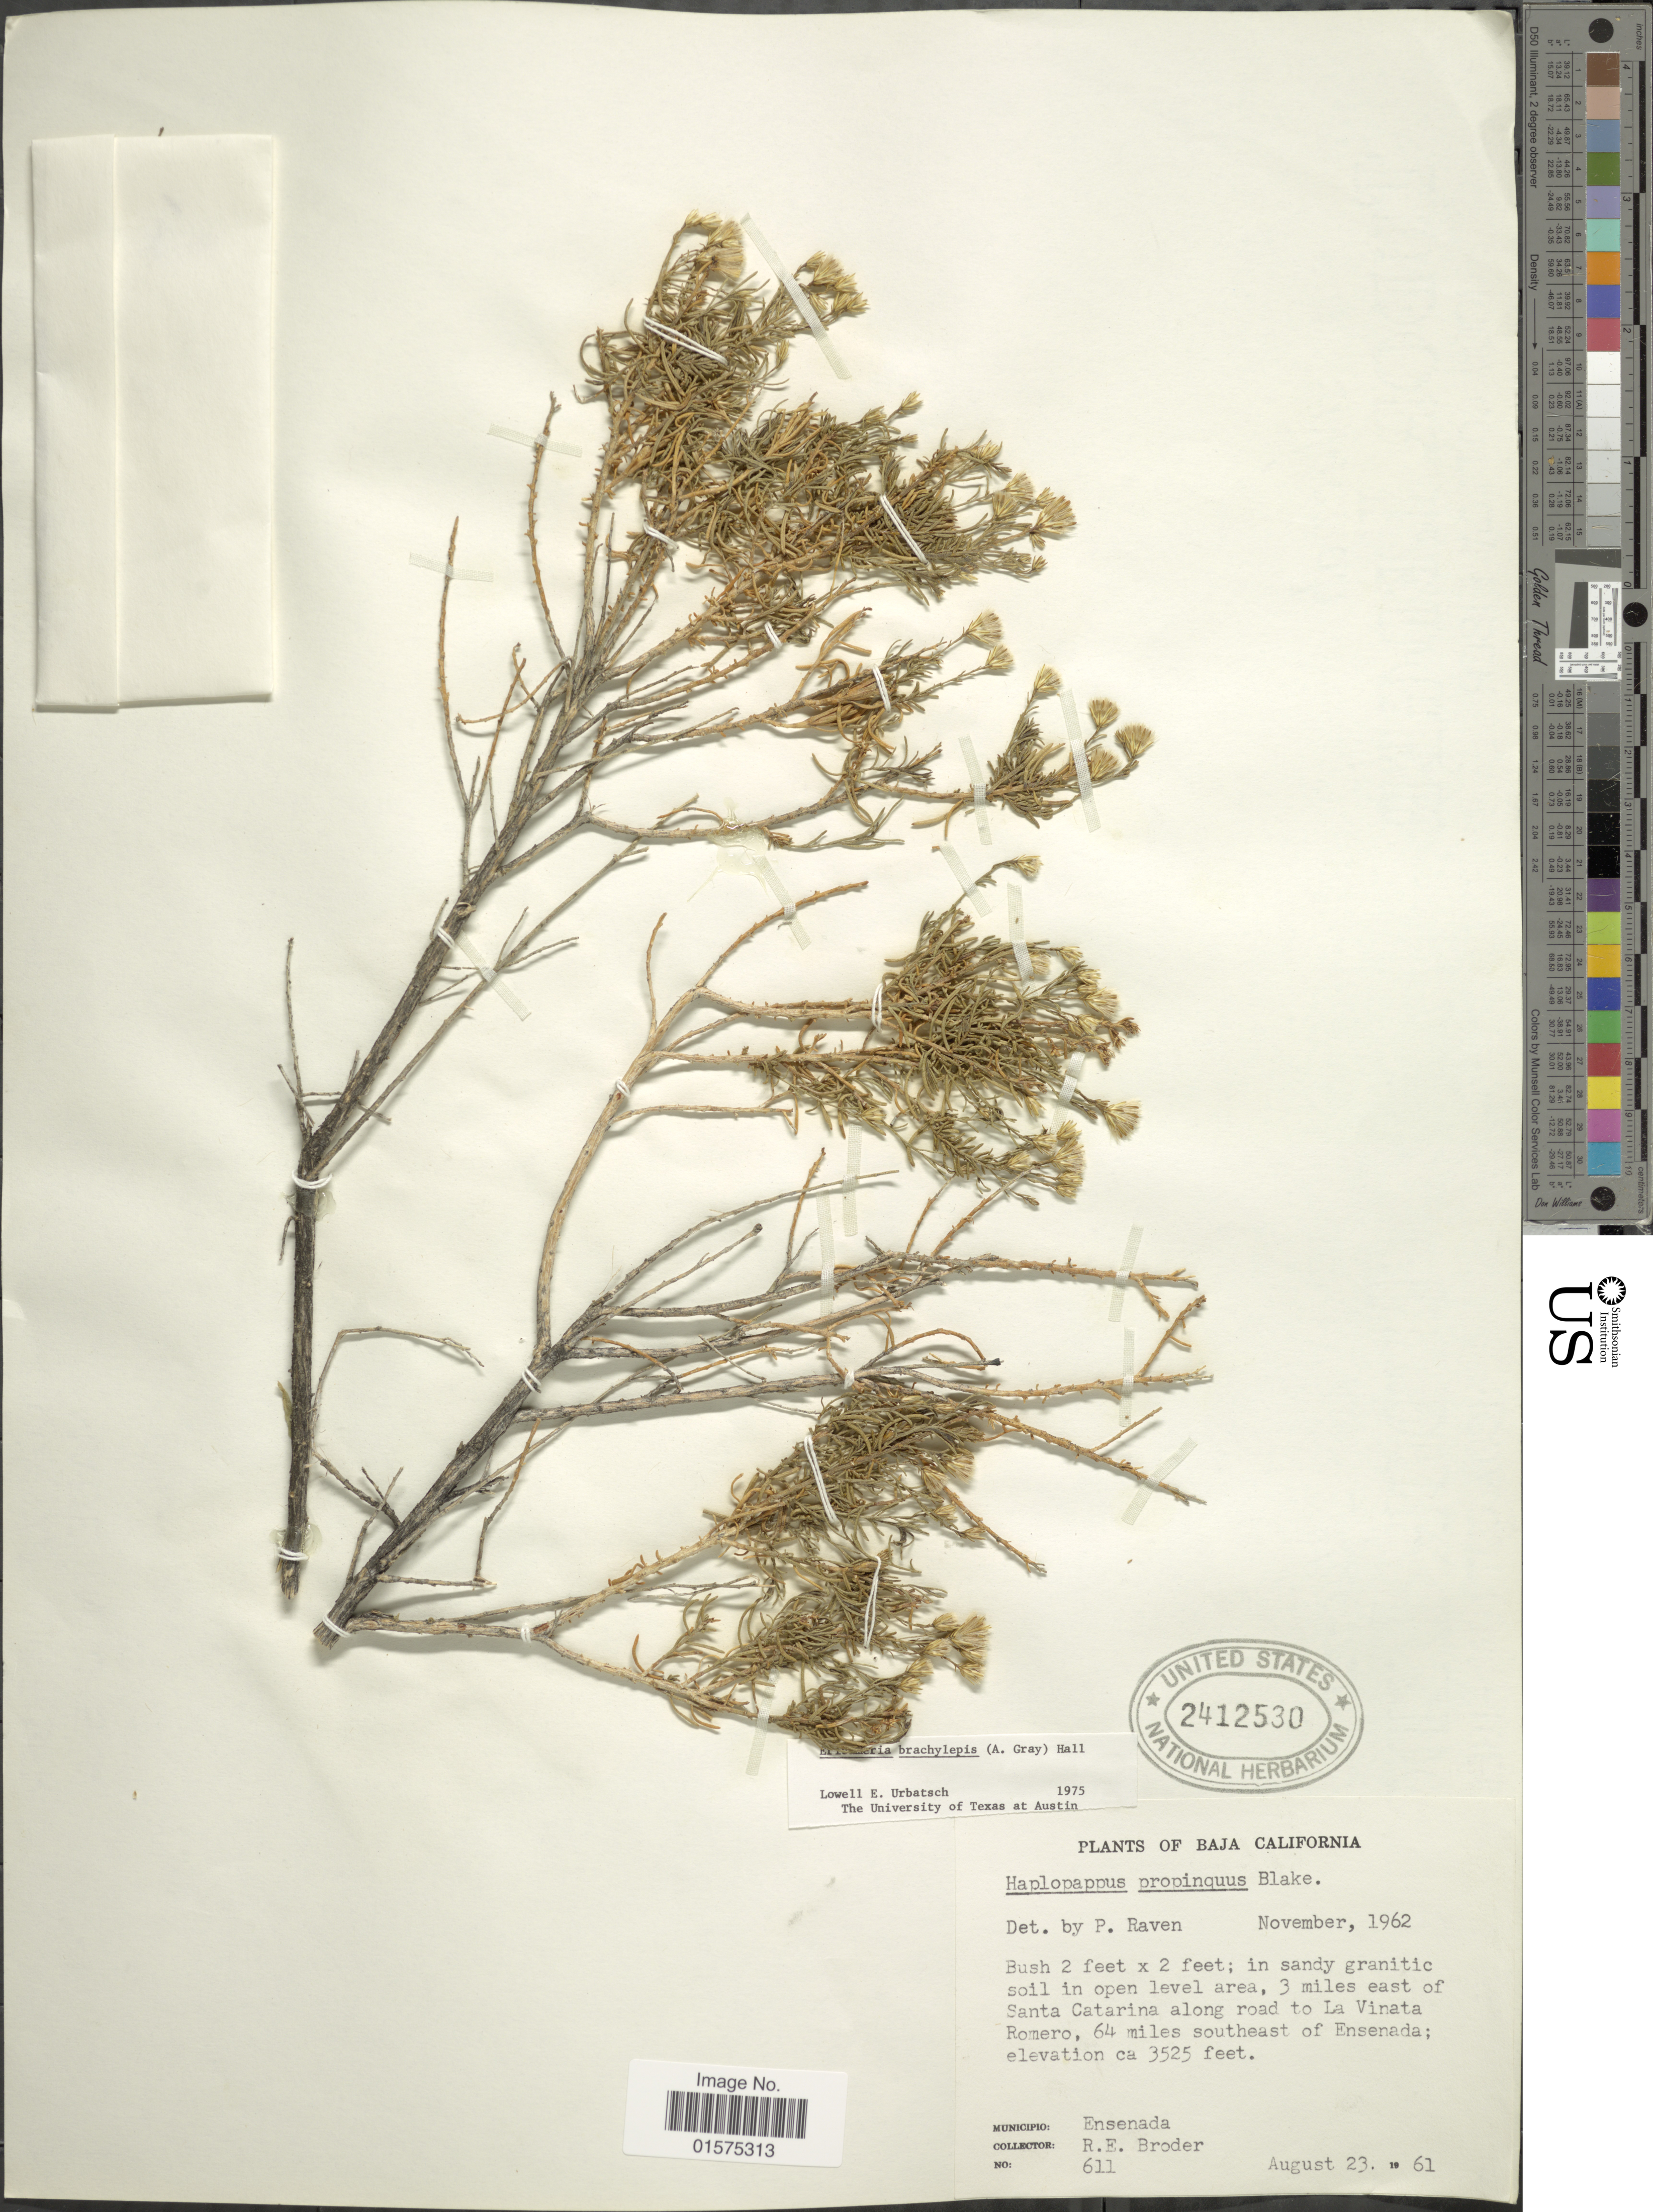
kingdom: Plantae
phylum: Tracheophyta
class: Magnoliopsida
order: Asterales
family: Asteraceae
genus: Ericameria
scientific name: Ericameria brachylepis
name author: (A. Gray) H.M. Hall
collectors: R. Broder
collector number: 611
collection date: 1961-08-23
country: Mexico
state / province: Baja California Norte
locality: Open level area. 3 miles east of Santa Catarina along road to La Vinata Romero, 64 miles southeast of Ensenada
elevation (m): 1074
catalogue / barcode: US 2412530